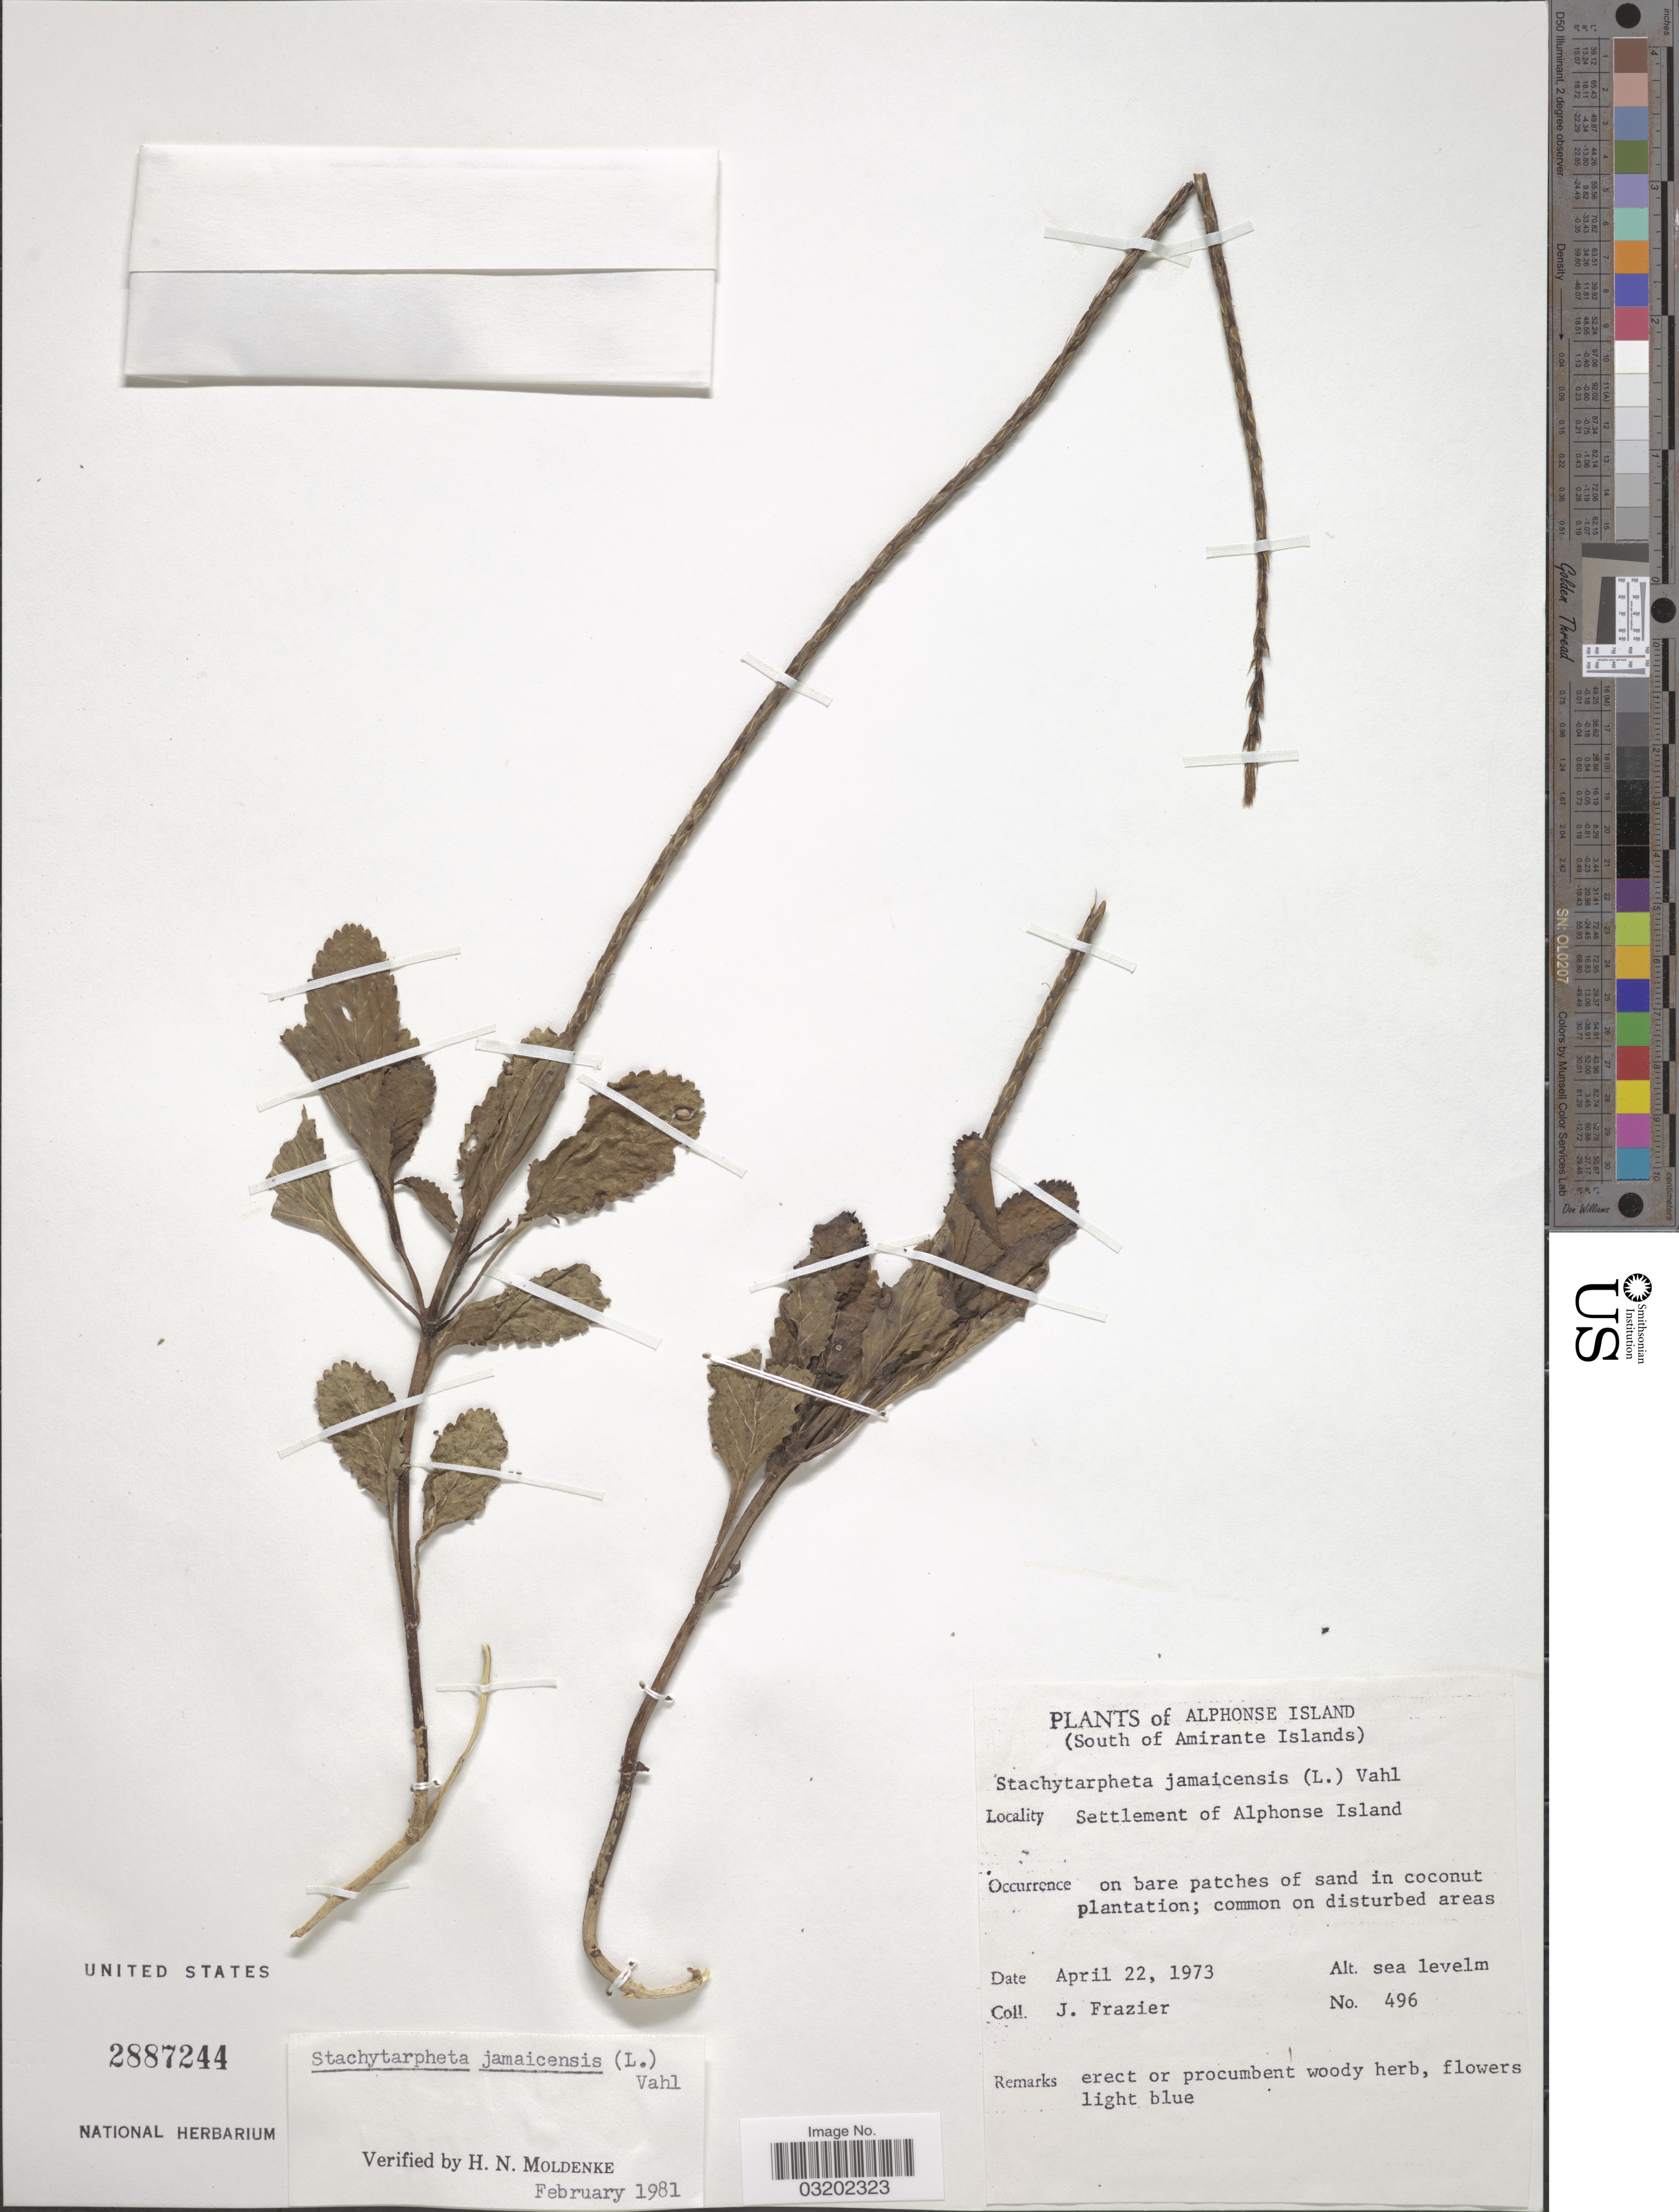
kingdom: Plantae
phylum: Tracheophyta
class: Magnoliopsida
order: Lamiales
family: Verbenaceae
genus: Stachytarpheta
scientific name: Stachytarpheta jamaicensis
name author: (L.) Vahl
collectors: J. Frazier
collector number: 496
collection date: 1973-04-22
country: Seychelles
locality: Alphonse Island (South of Amirante Islands). Settlement of Alphonse Island.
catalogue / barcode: US 2887244